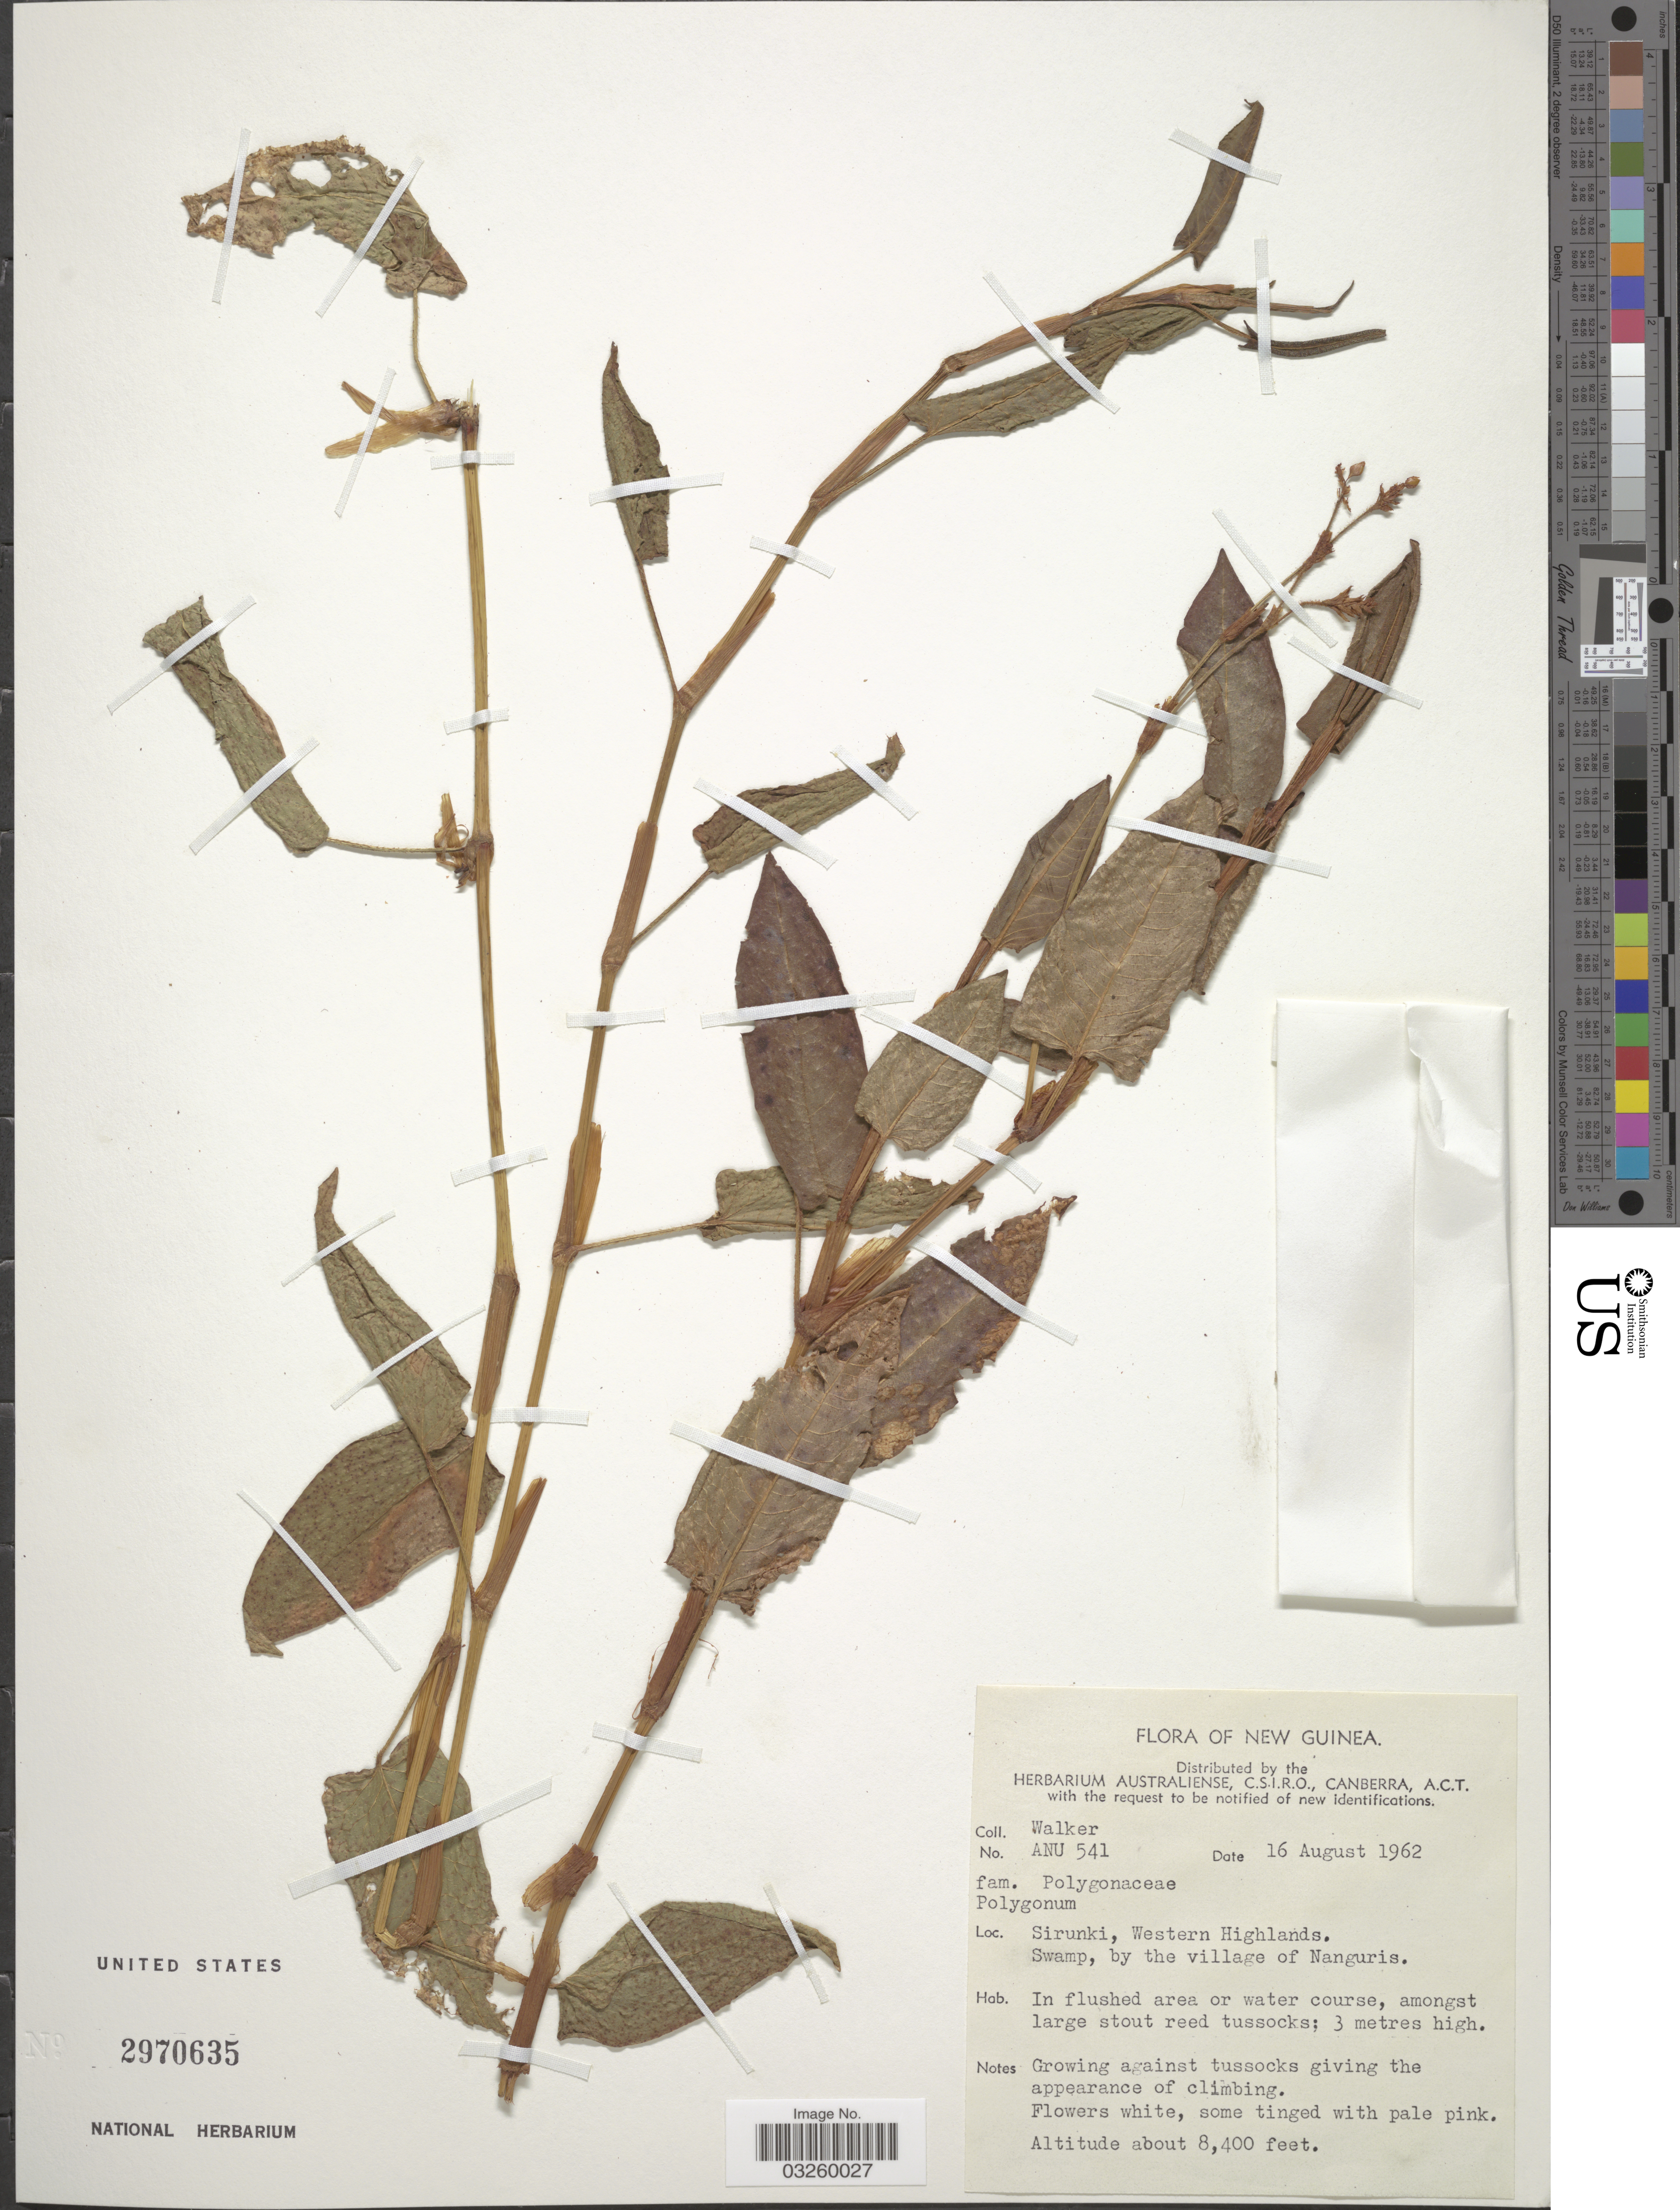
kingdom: Plantae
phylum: Tracheophyta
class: Magnoliopsida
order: Caryophyllales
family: Polygonaceae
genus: Persicaria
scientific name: Persicaria sp.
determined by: Wagner, W. L., (BOT), Smithsonian Institution - National Museum of Natural History (UNITED STATES)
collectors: -. Walker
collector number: ANU 541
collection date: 1962-08-16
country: Papua New Guinea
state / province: Western Highlands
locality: New Guinea. Sirunki, Western Highlands. Swamp, by village of Nanguris.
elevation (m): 2560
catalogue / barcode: US 2970635